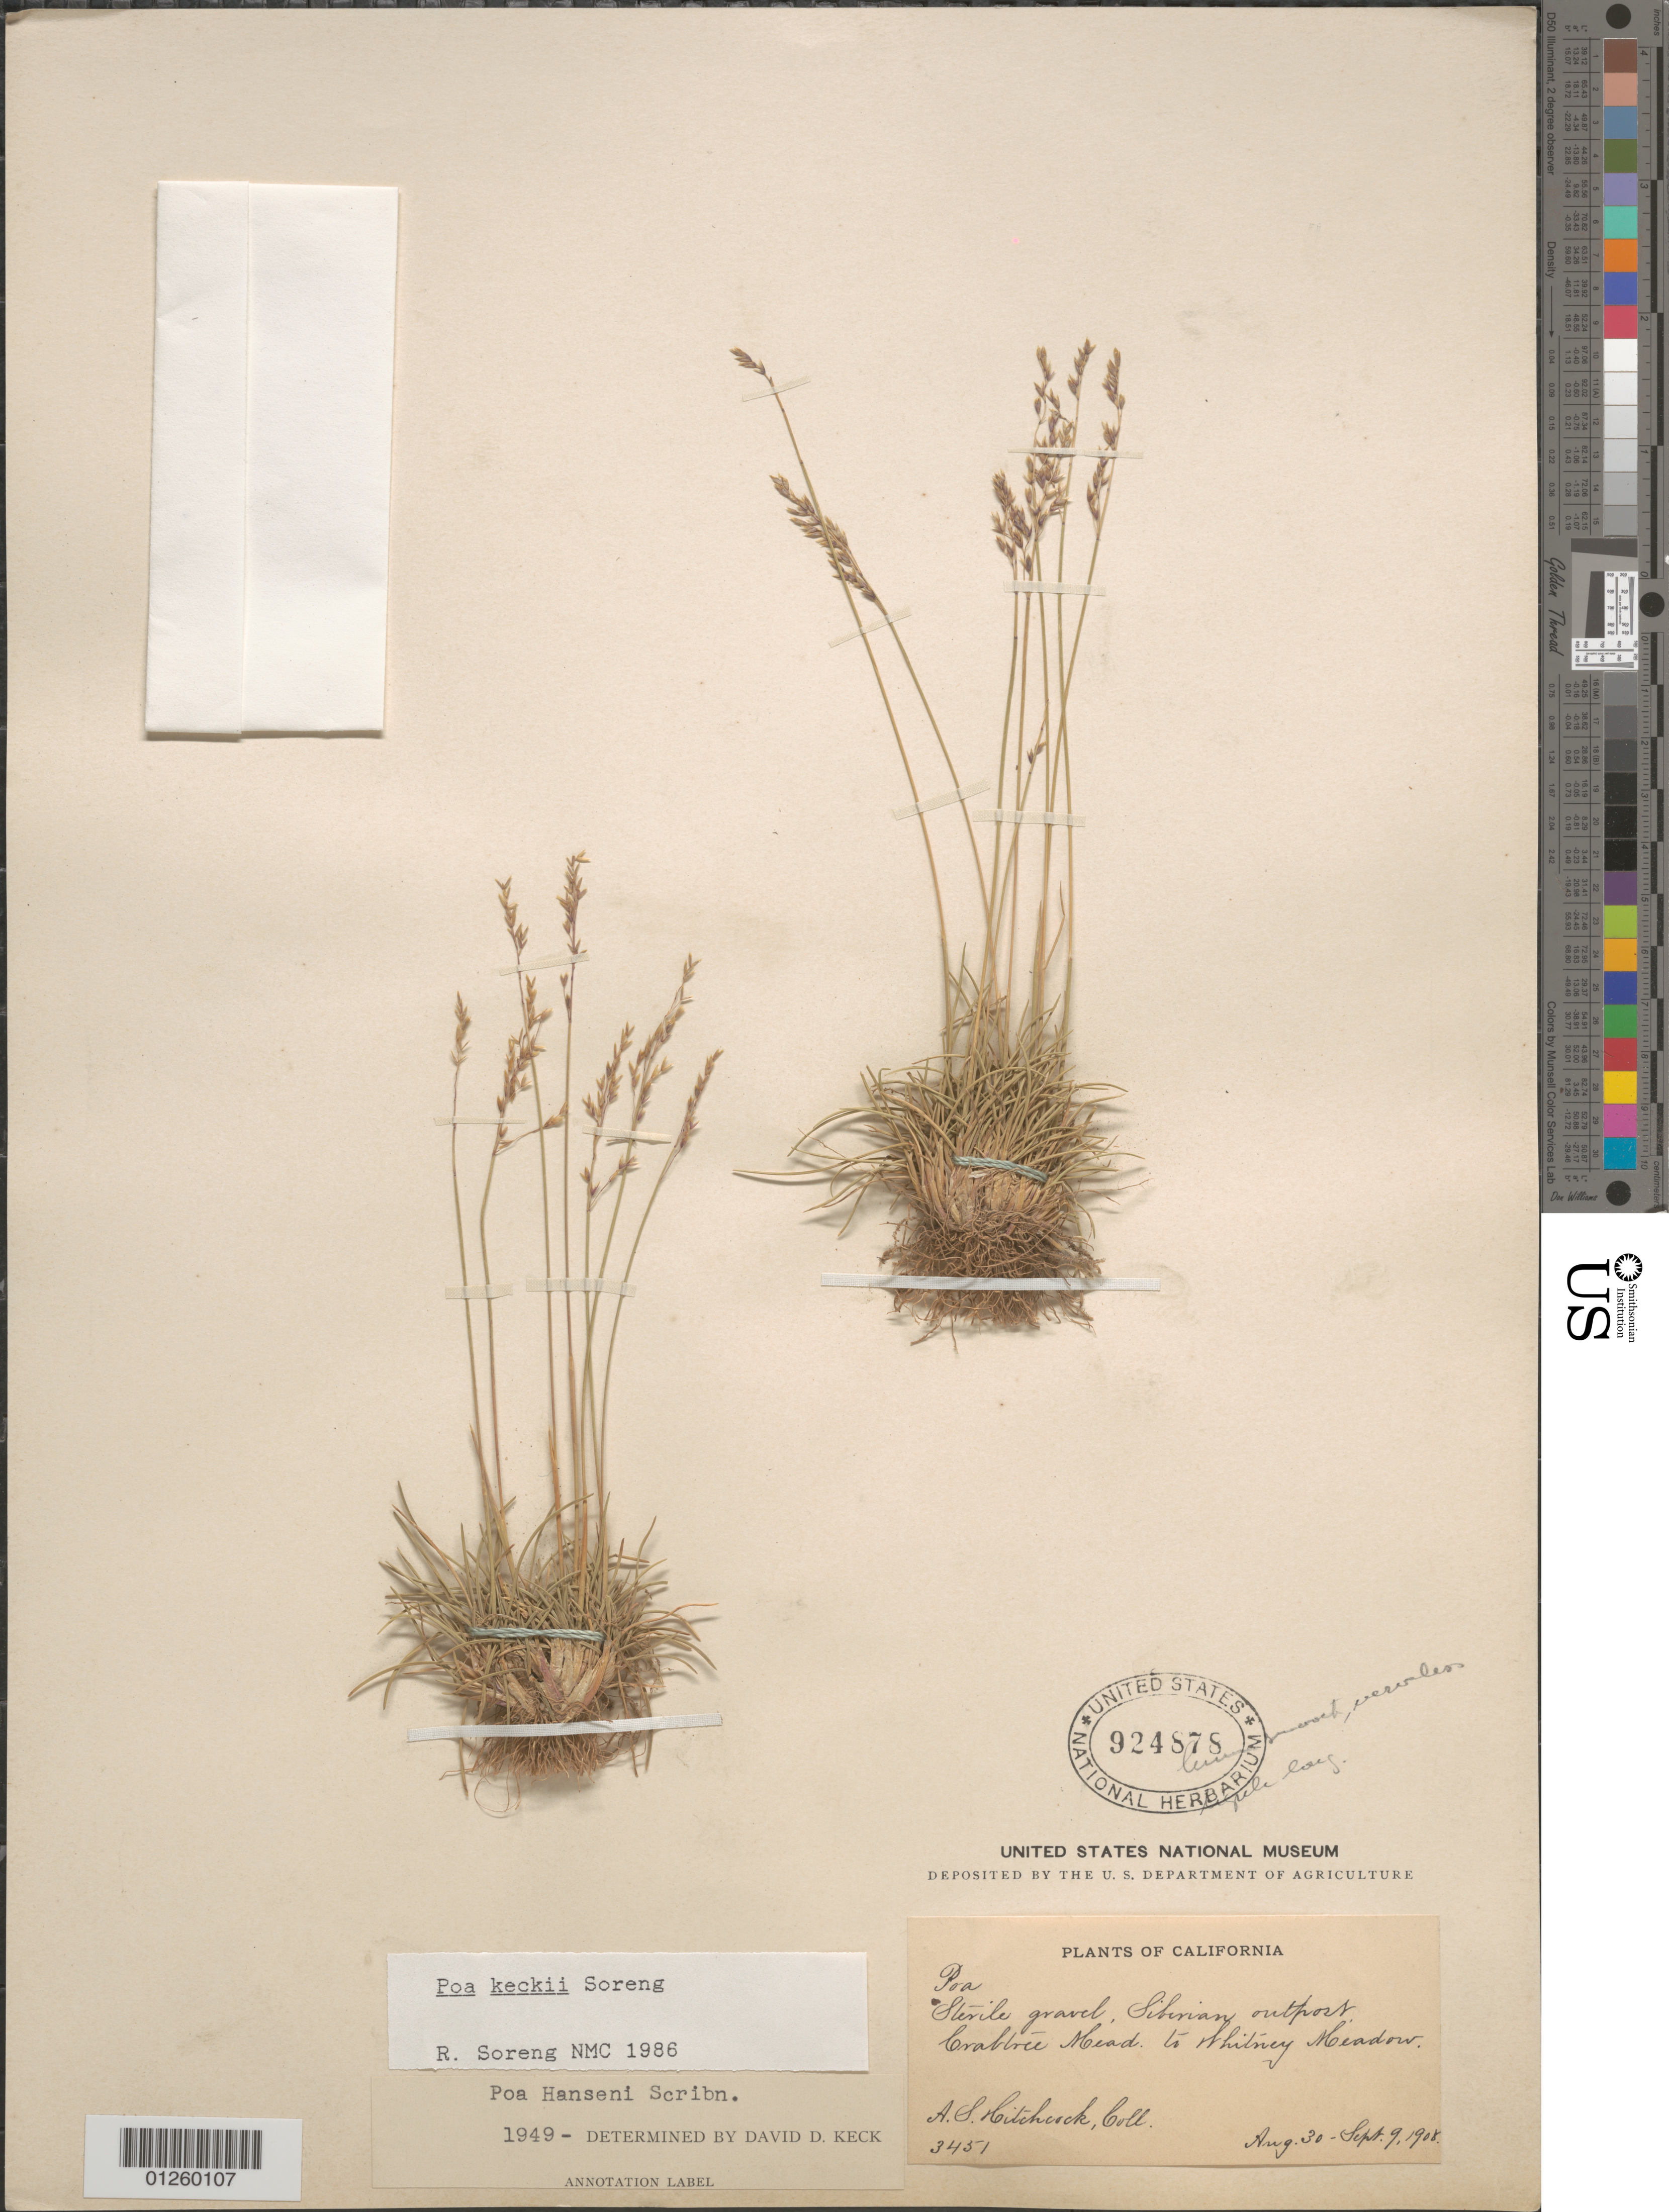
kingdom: Plantae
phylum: Tracheophyta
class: Liliopsida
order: Poales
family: Poaceae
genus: Poa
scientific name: Poa keckii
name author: Soreng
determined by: Soreng, Robert J., Research Associate (BOT), Smithsonian Institution - National Museum of Natural History (UNITED STATES)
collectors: A. S. Hitchcock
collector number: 3451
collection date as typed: Aug 30-Sept. 9, 1908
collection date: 1908-08-30/1908-09-09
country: United States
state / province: California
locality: Sterile grave, Siberian Outpost, Carbtree Mead. to Whitney Meadow.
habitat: sterile gravel.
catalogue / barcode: US 924878